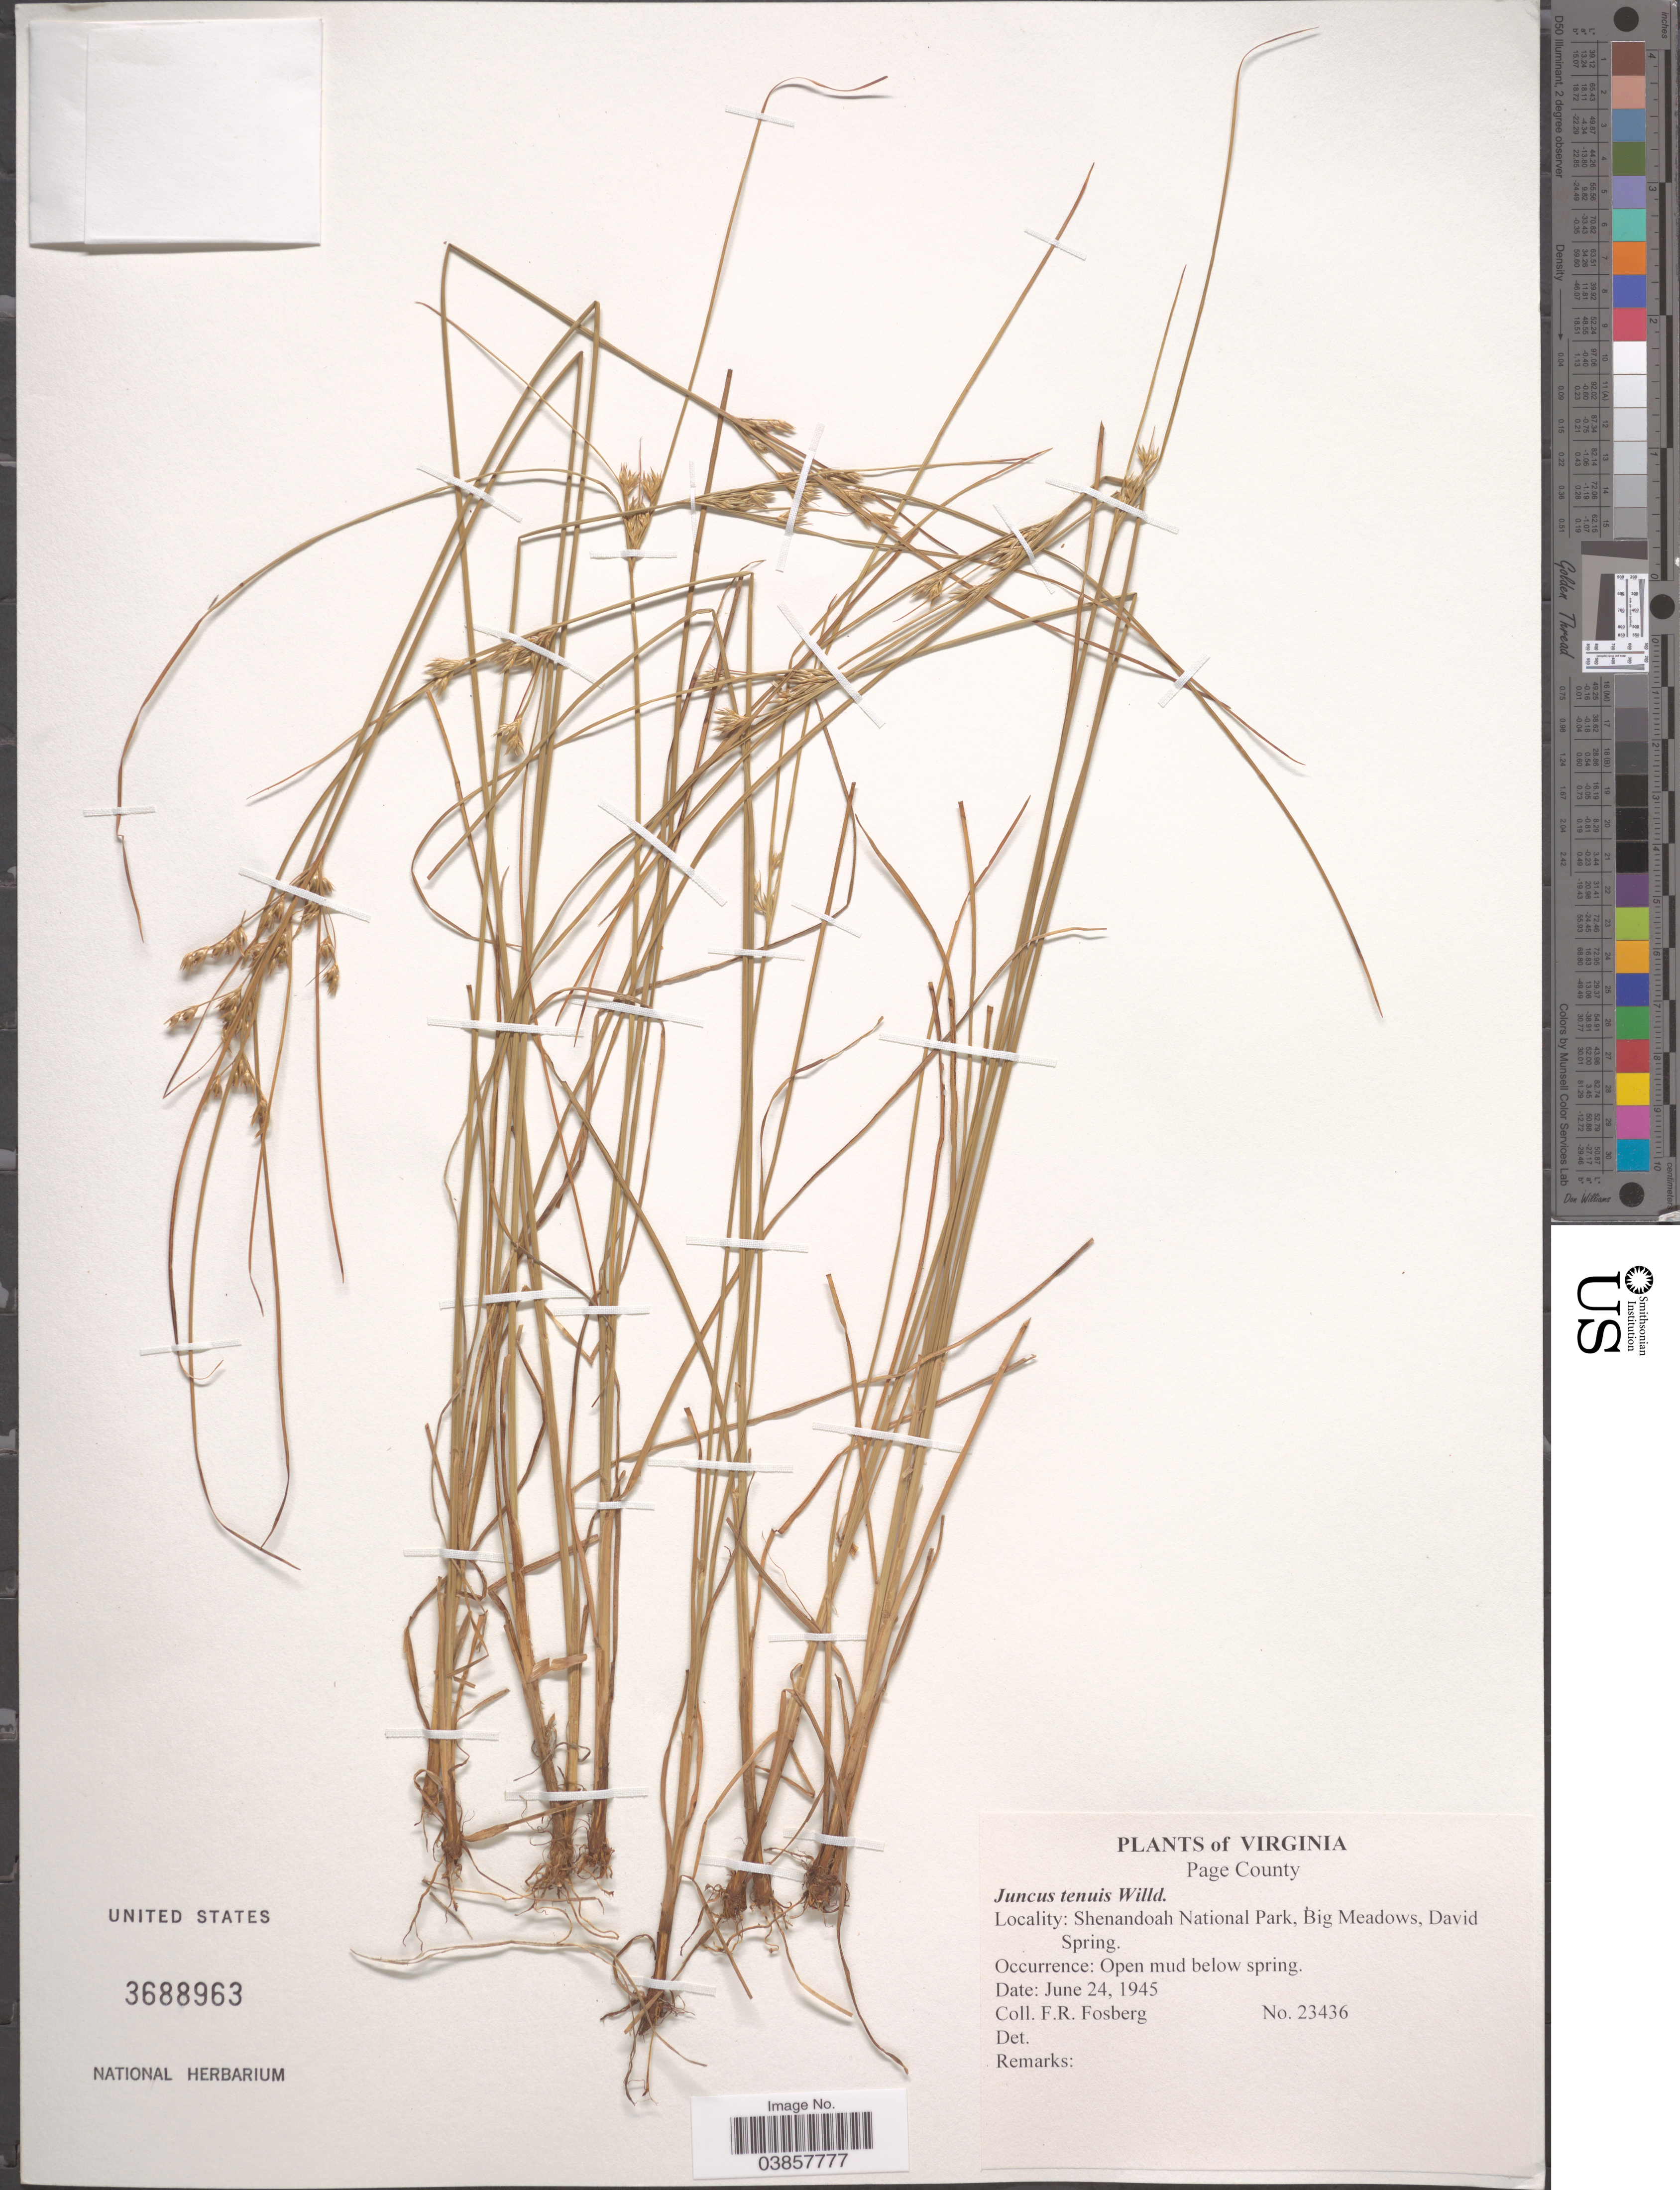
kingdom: Plantae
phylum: Tracheophyta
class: Liliopsida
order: Poales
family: Juncaceae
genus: Juncus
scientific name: Juncus tenuis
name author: Willd.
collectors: F. R. Fosberg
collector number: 23436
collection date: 1945-06-24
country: United States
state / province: Virginia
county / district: Page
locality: Shenandoah National Park, Big Meadows, David Spring.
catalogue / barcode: US 3688963